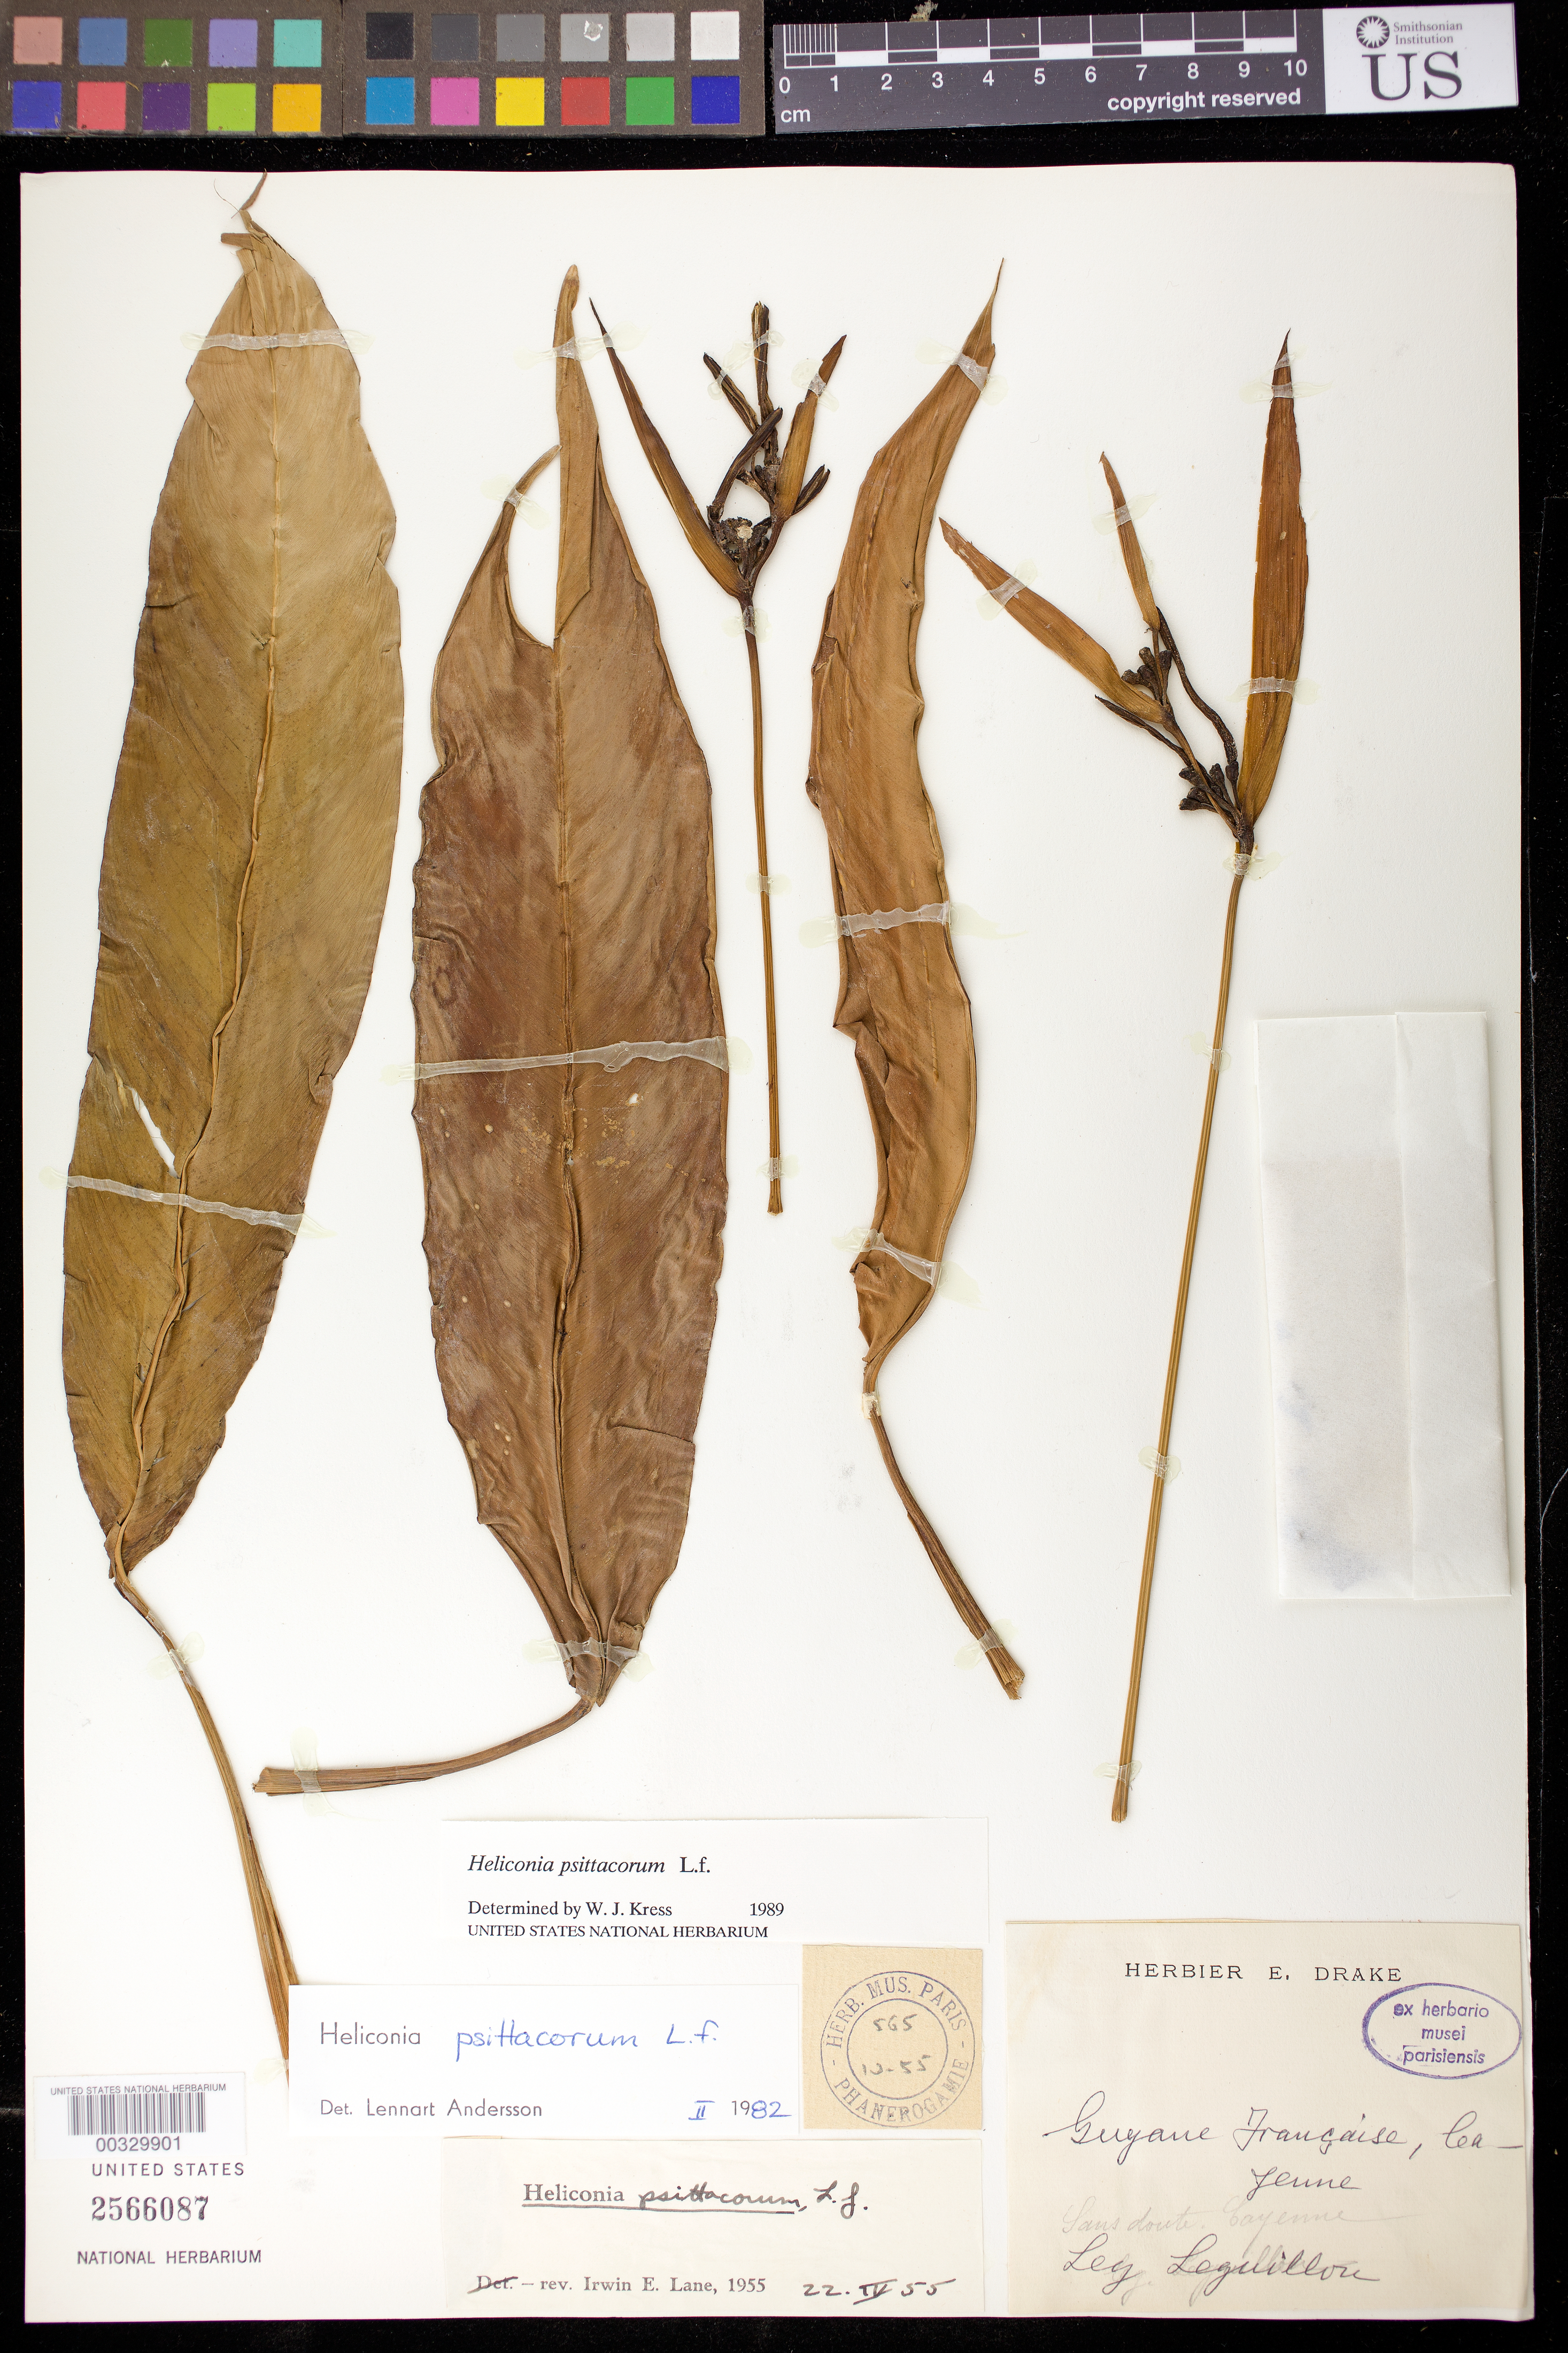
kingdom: Plantae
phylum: Tracheophyta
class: Liliopsida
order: Zingiberales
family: Heliconiaceae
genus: Heliconia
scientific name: Heliconia psittacorum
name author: L. f.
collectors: -. Leguillon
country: French Guiana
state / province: Cayenne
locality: Cayenne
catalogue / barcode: US 2566087